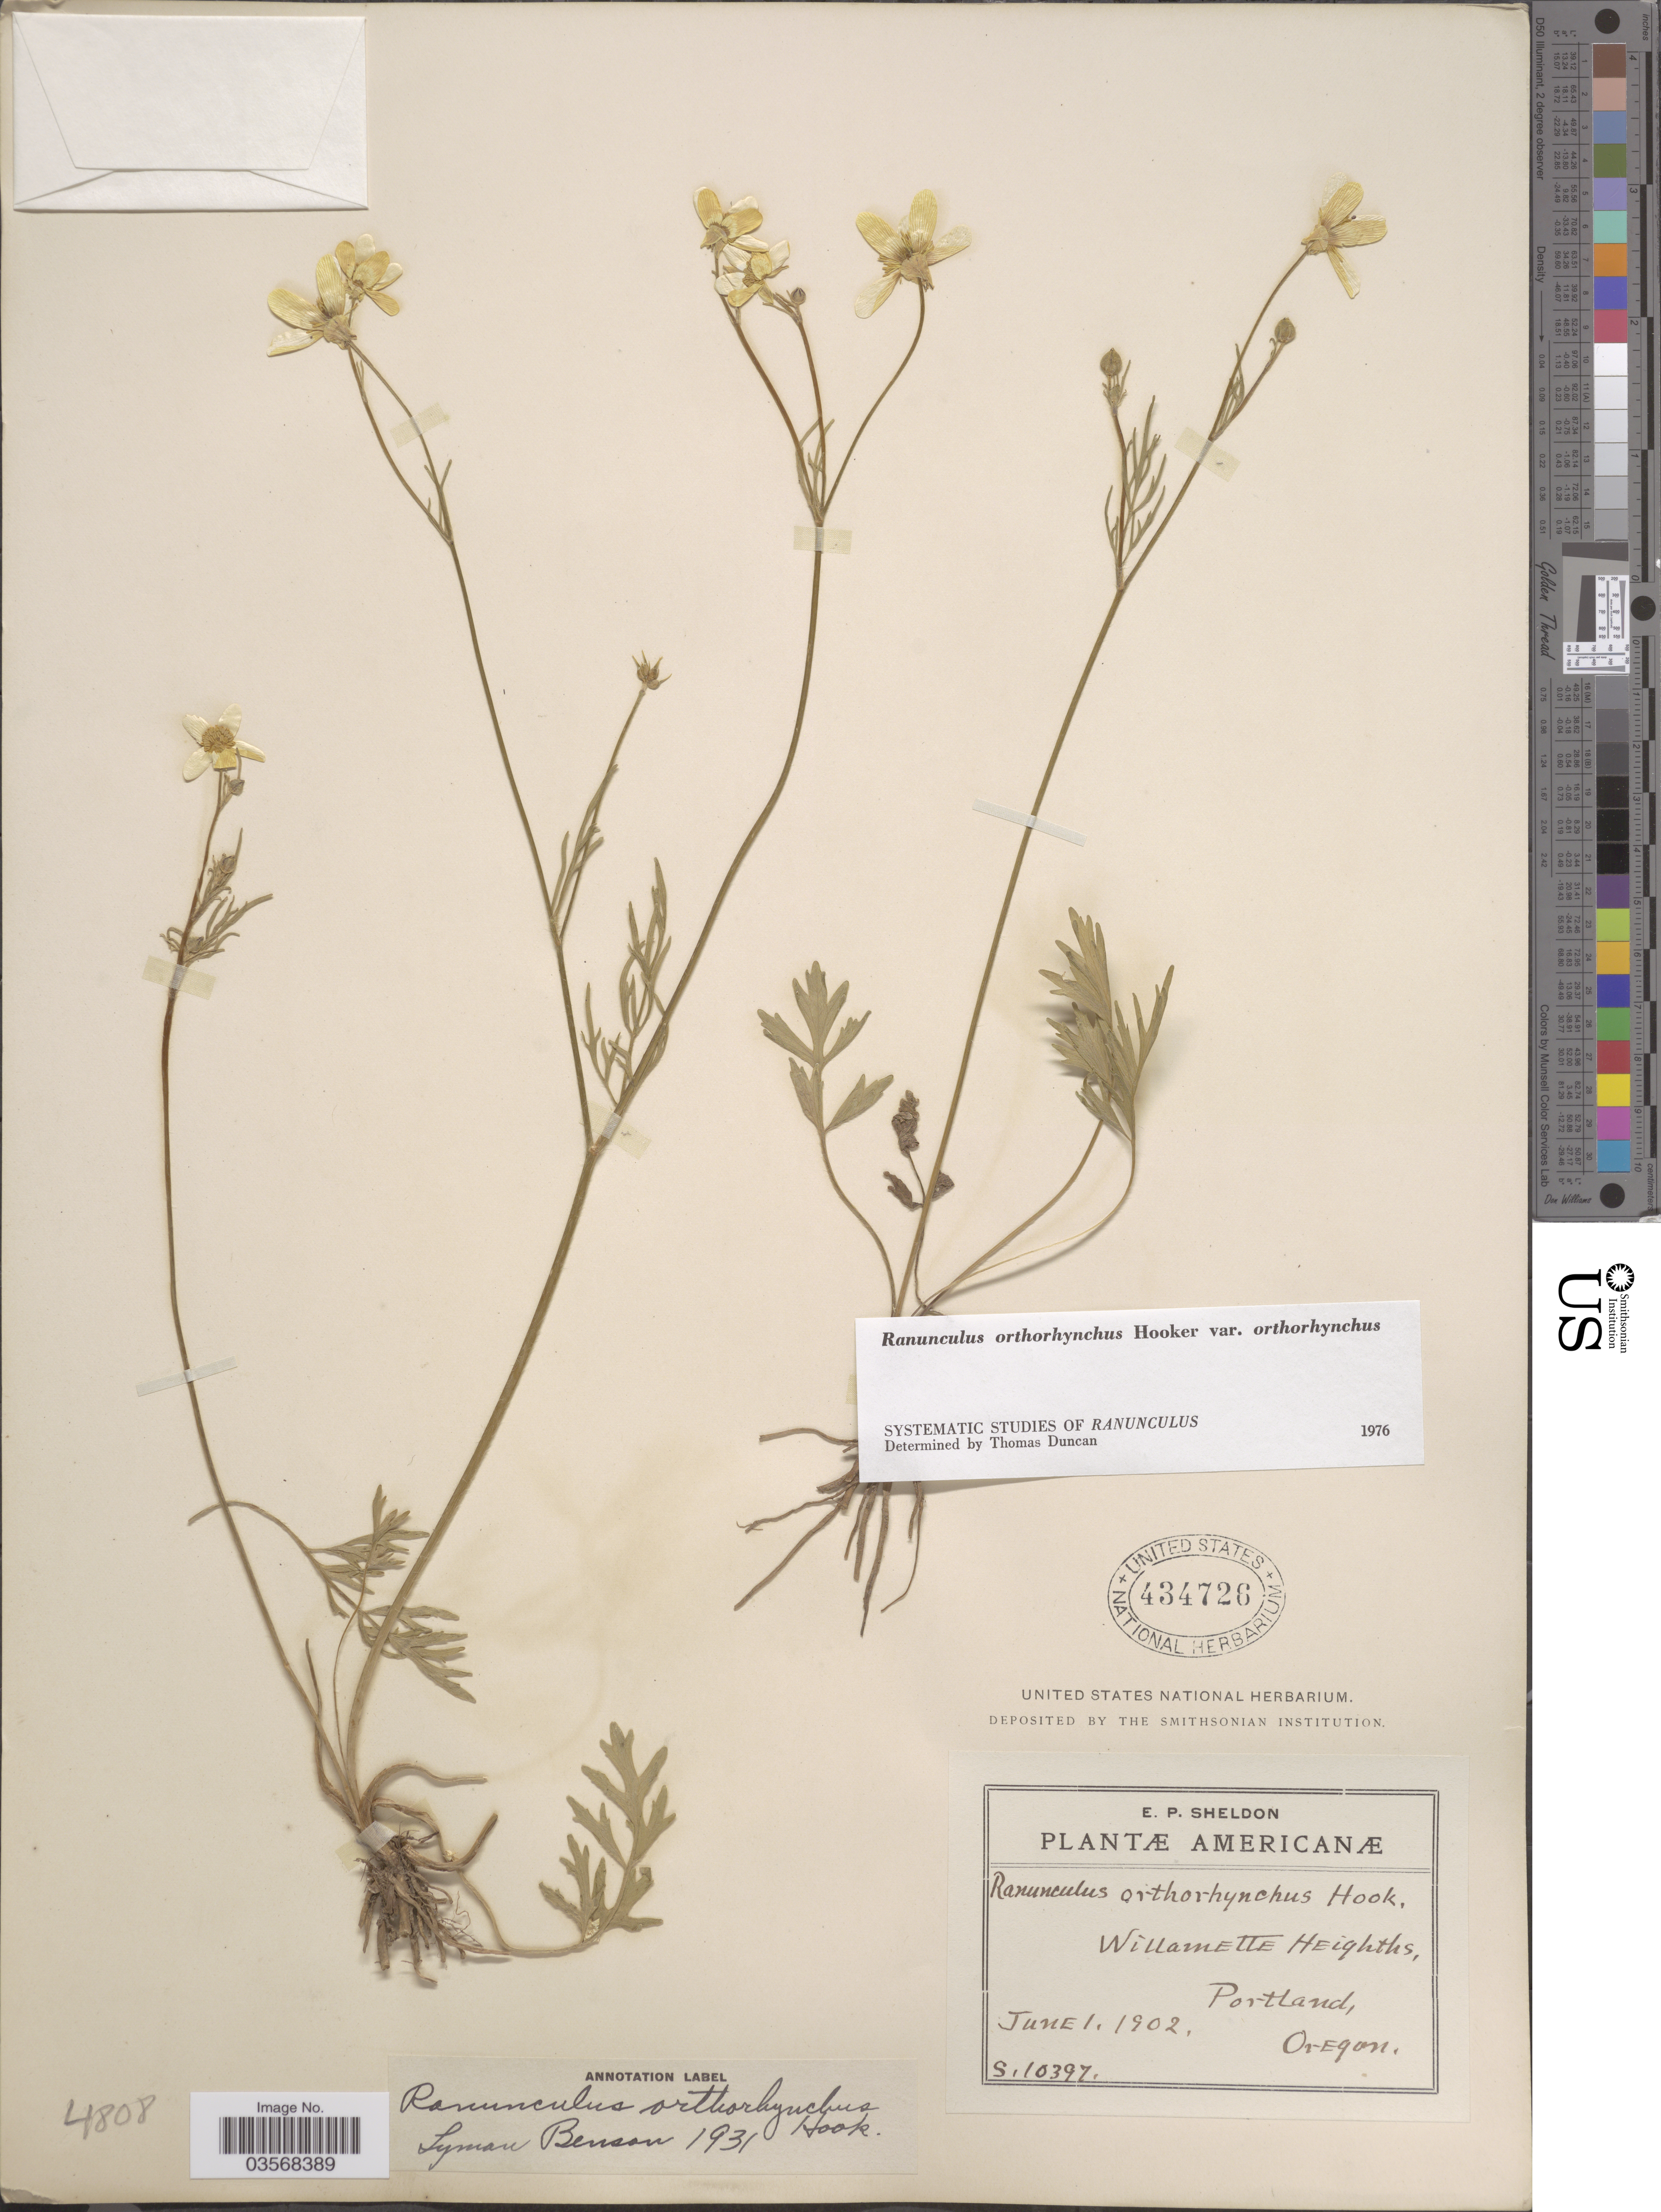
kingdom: Plantae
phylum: Tracheophyta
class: Magnoliopsida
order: Ranunculales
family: Ranunculaceae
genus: Ranunculus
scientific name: Ranunculus orthorhynchus var. orthorhynchus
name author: Hook.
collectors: E. P. Sheldon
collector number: S10397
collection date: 1902-06-01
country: United States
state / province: Oregon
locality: Willamette Heighths, Portland.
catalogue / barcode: US 434726